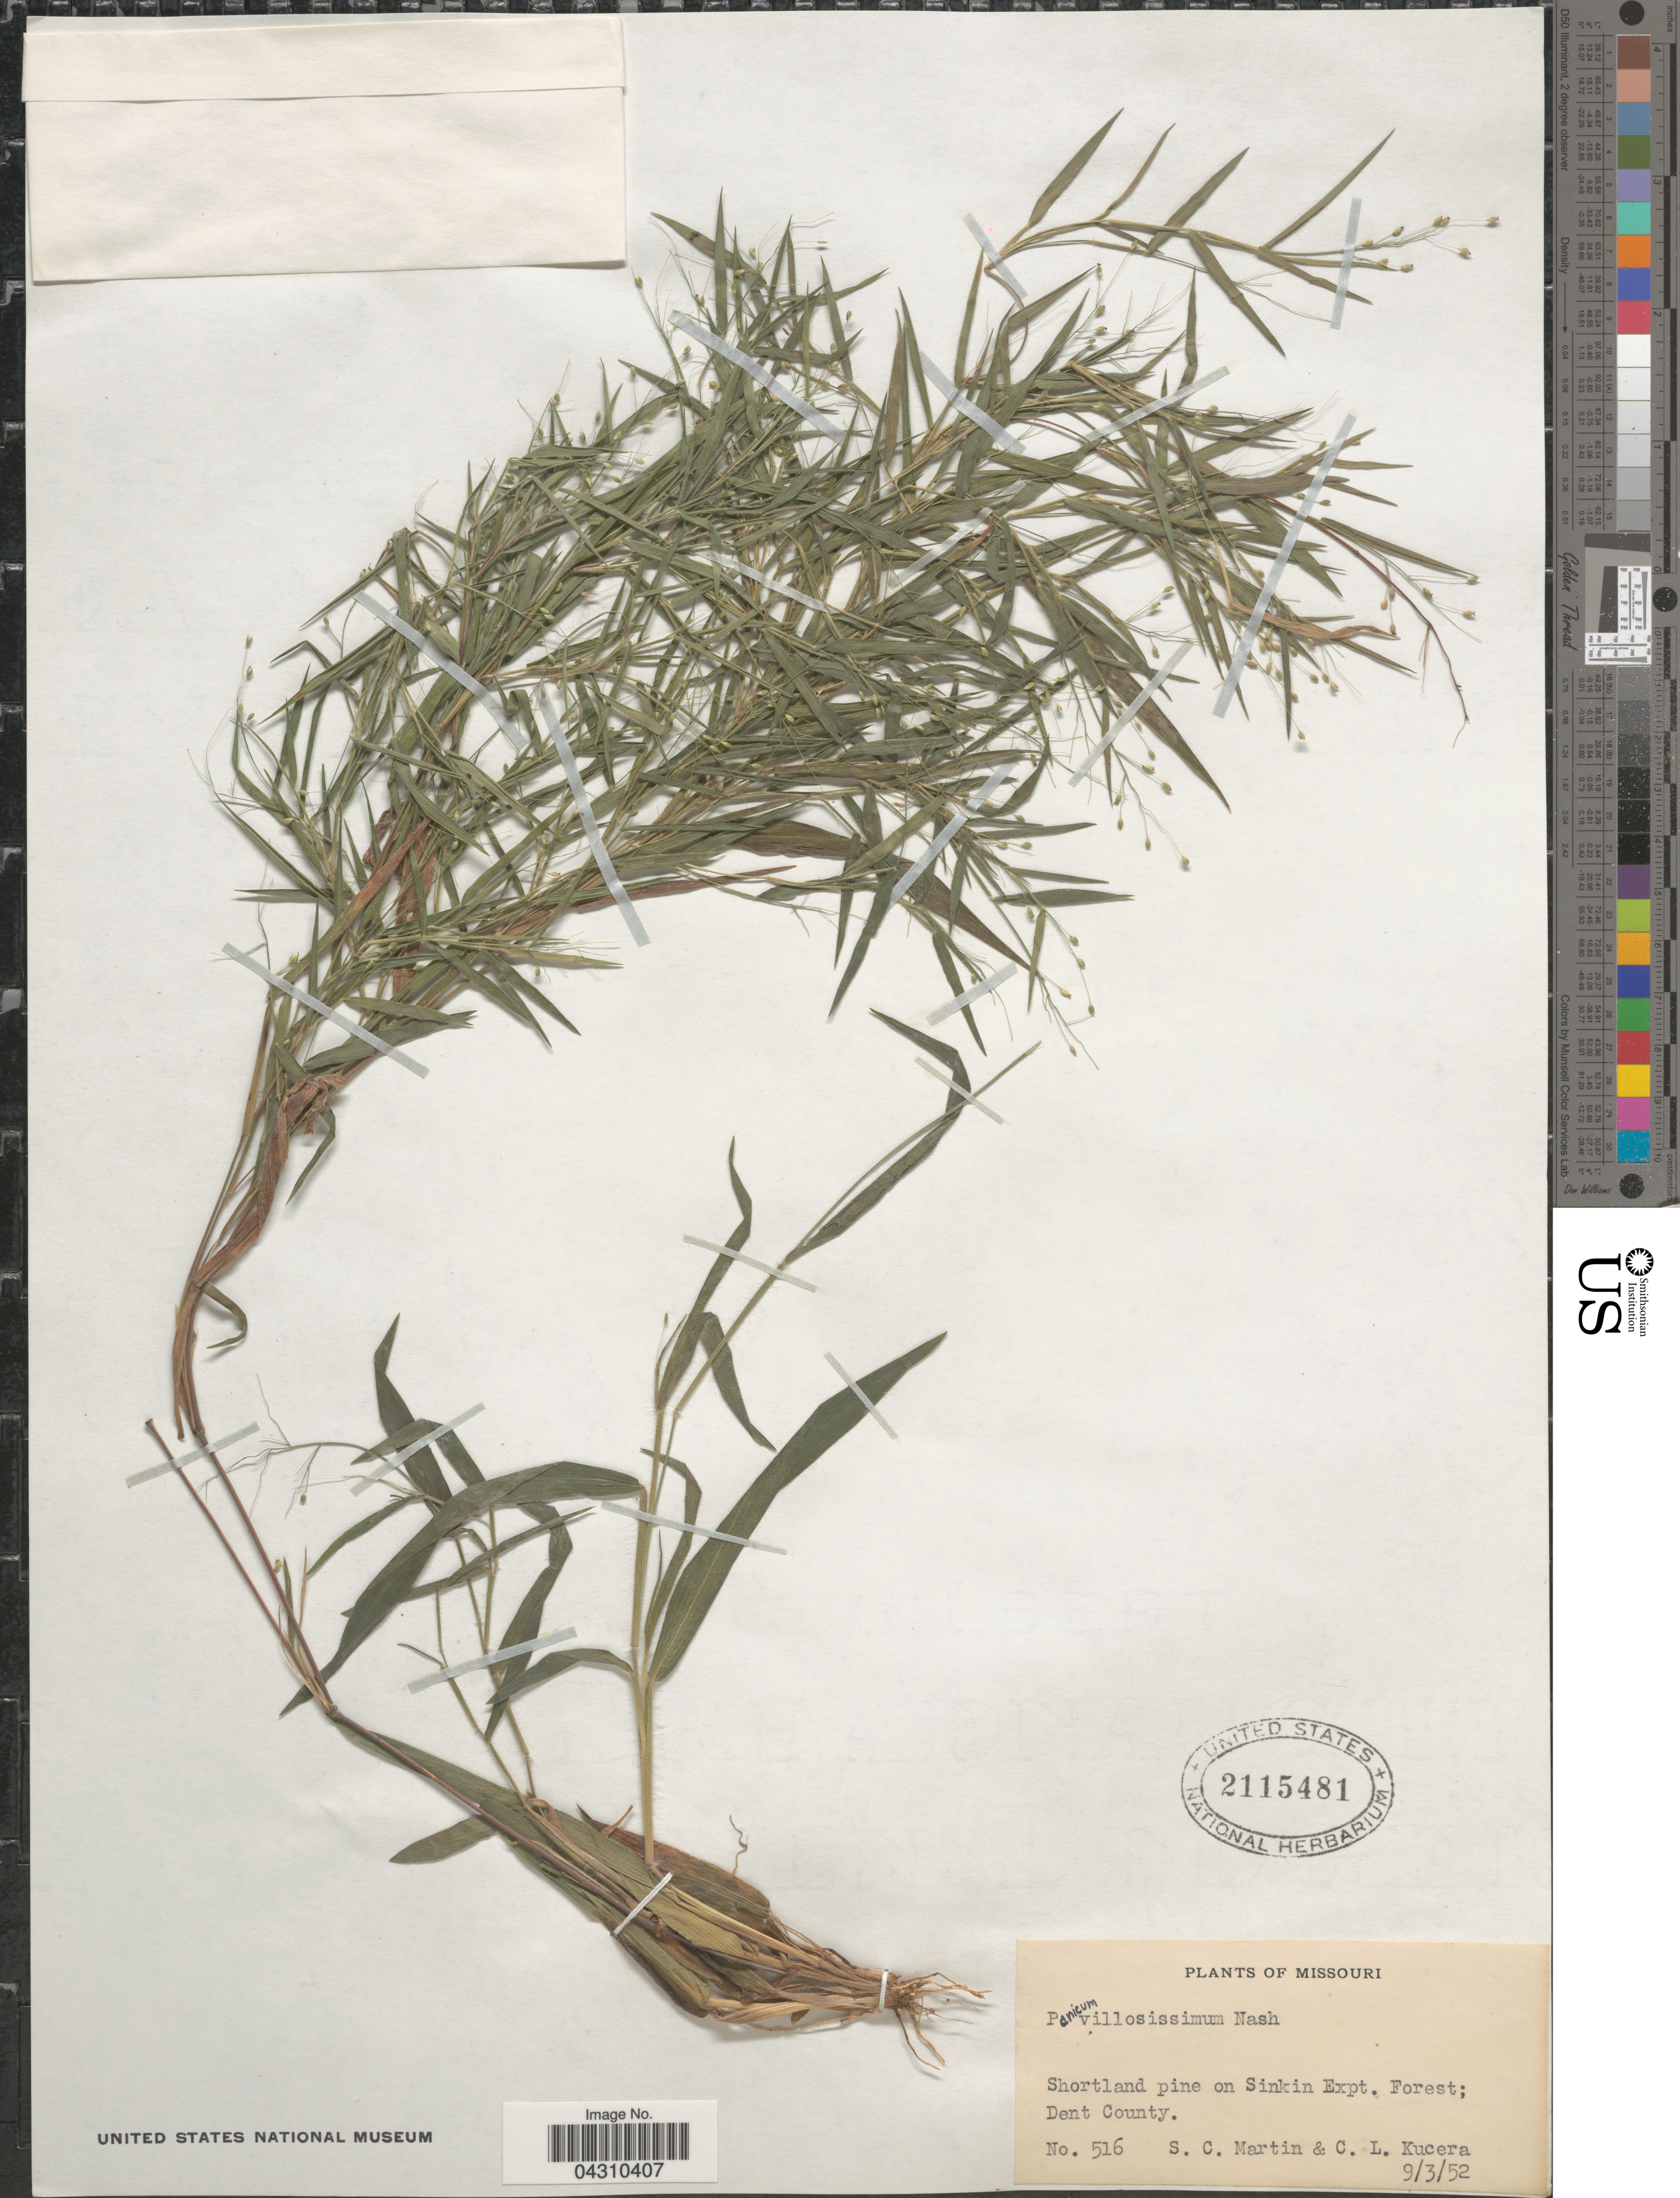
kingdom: Plantae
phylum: Tracheophyta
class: Liliopsida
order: Poales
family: Poaceae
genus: Dichanthelium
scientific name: Dichanthelium acuminatum var. acuminatum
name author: (Sw.) Gould & C.A. Clark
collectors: S. C. Martin & C. Kucera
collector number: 516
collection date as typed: Transcribed d/m/y: 3/9/52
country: United States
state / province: Missouri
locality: Shortland pine on Sinkin Expt. Forest; Dent County.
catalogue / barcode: US 2115481